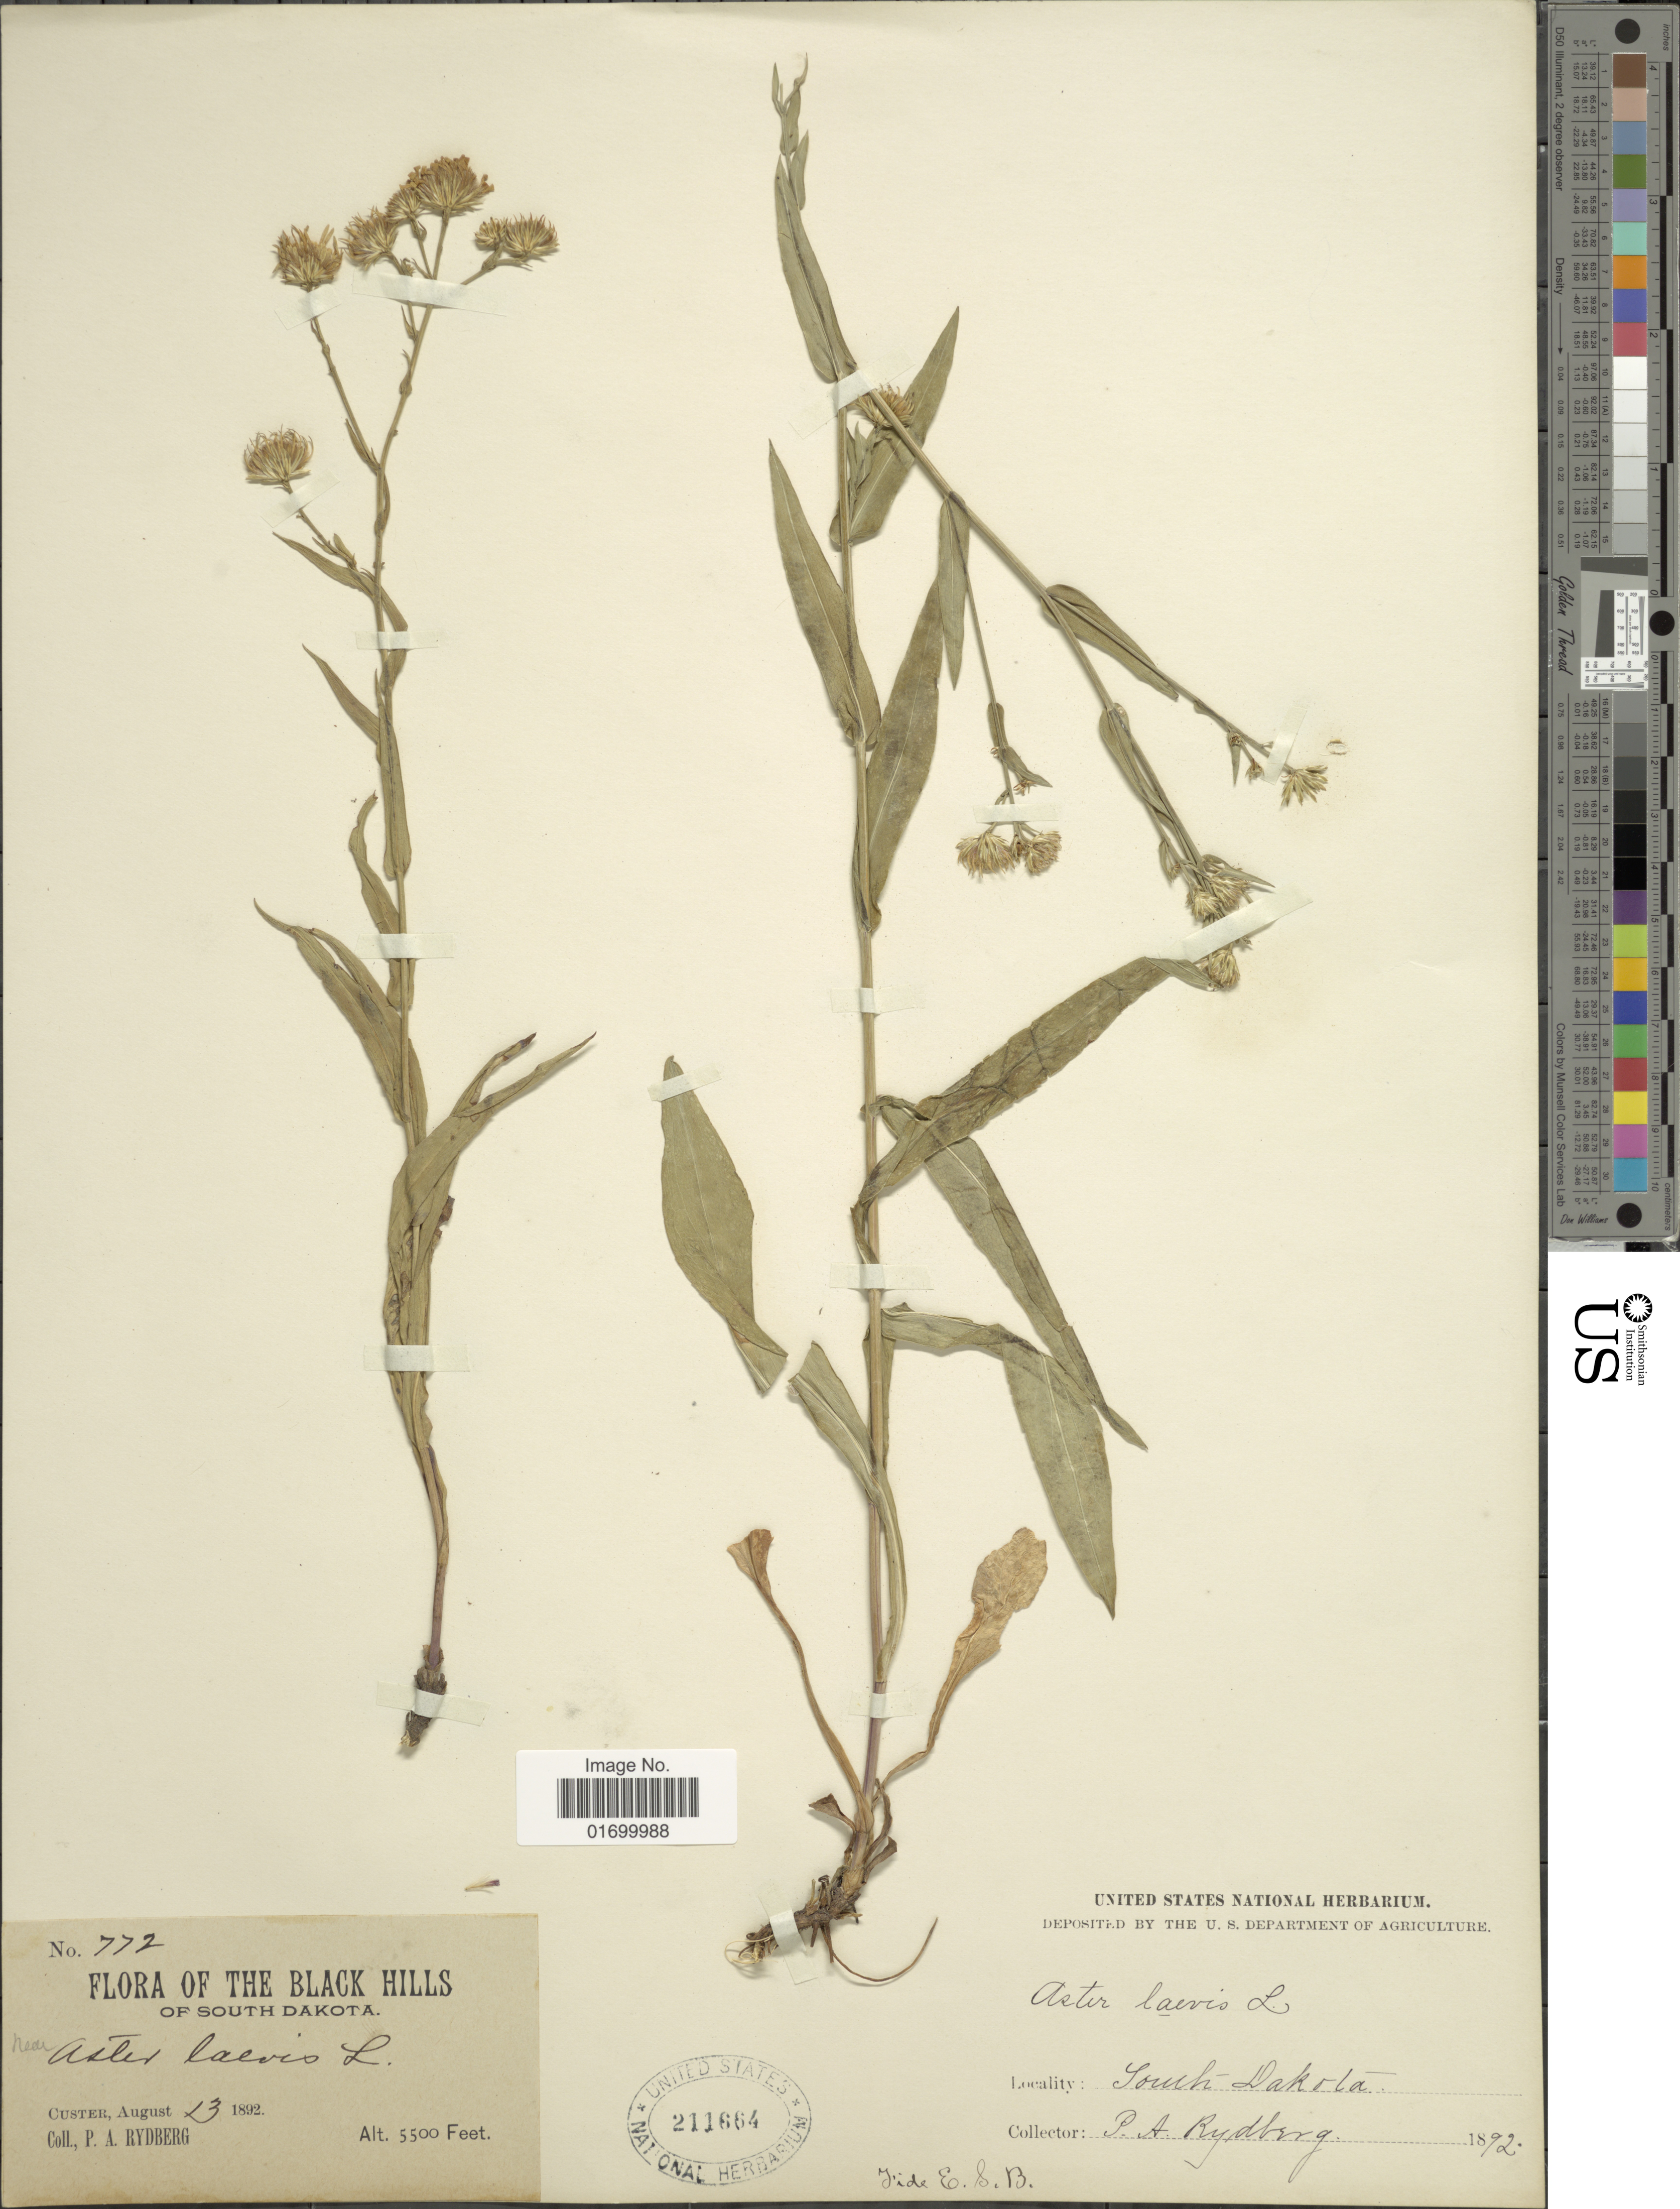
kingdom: Plantae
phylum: Tracheophyta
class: Magnoliopsida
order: Asterales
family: Asteraceae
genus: Symphyotrichum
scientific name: Symphyotrichum laeve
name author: (L.) Á. Löve & D. Löve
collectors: P. A. Rydberg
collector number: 772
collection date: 1892-08-13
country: United States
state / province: South Dakota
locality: The Black Hills, Custer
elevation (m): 1676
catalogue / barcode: US 211664